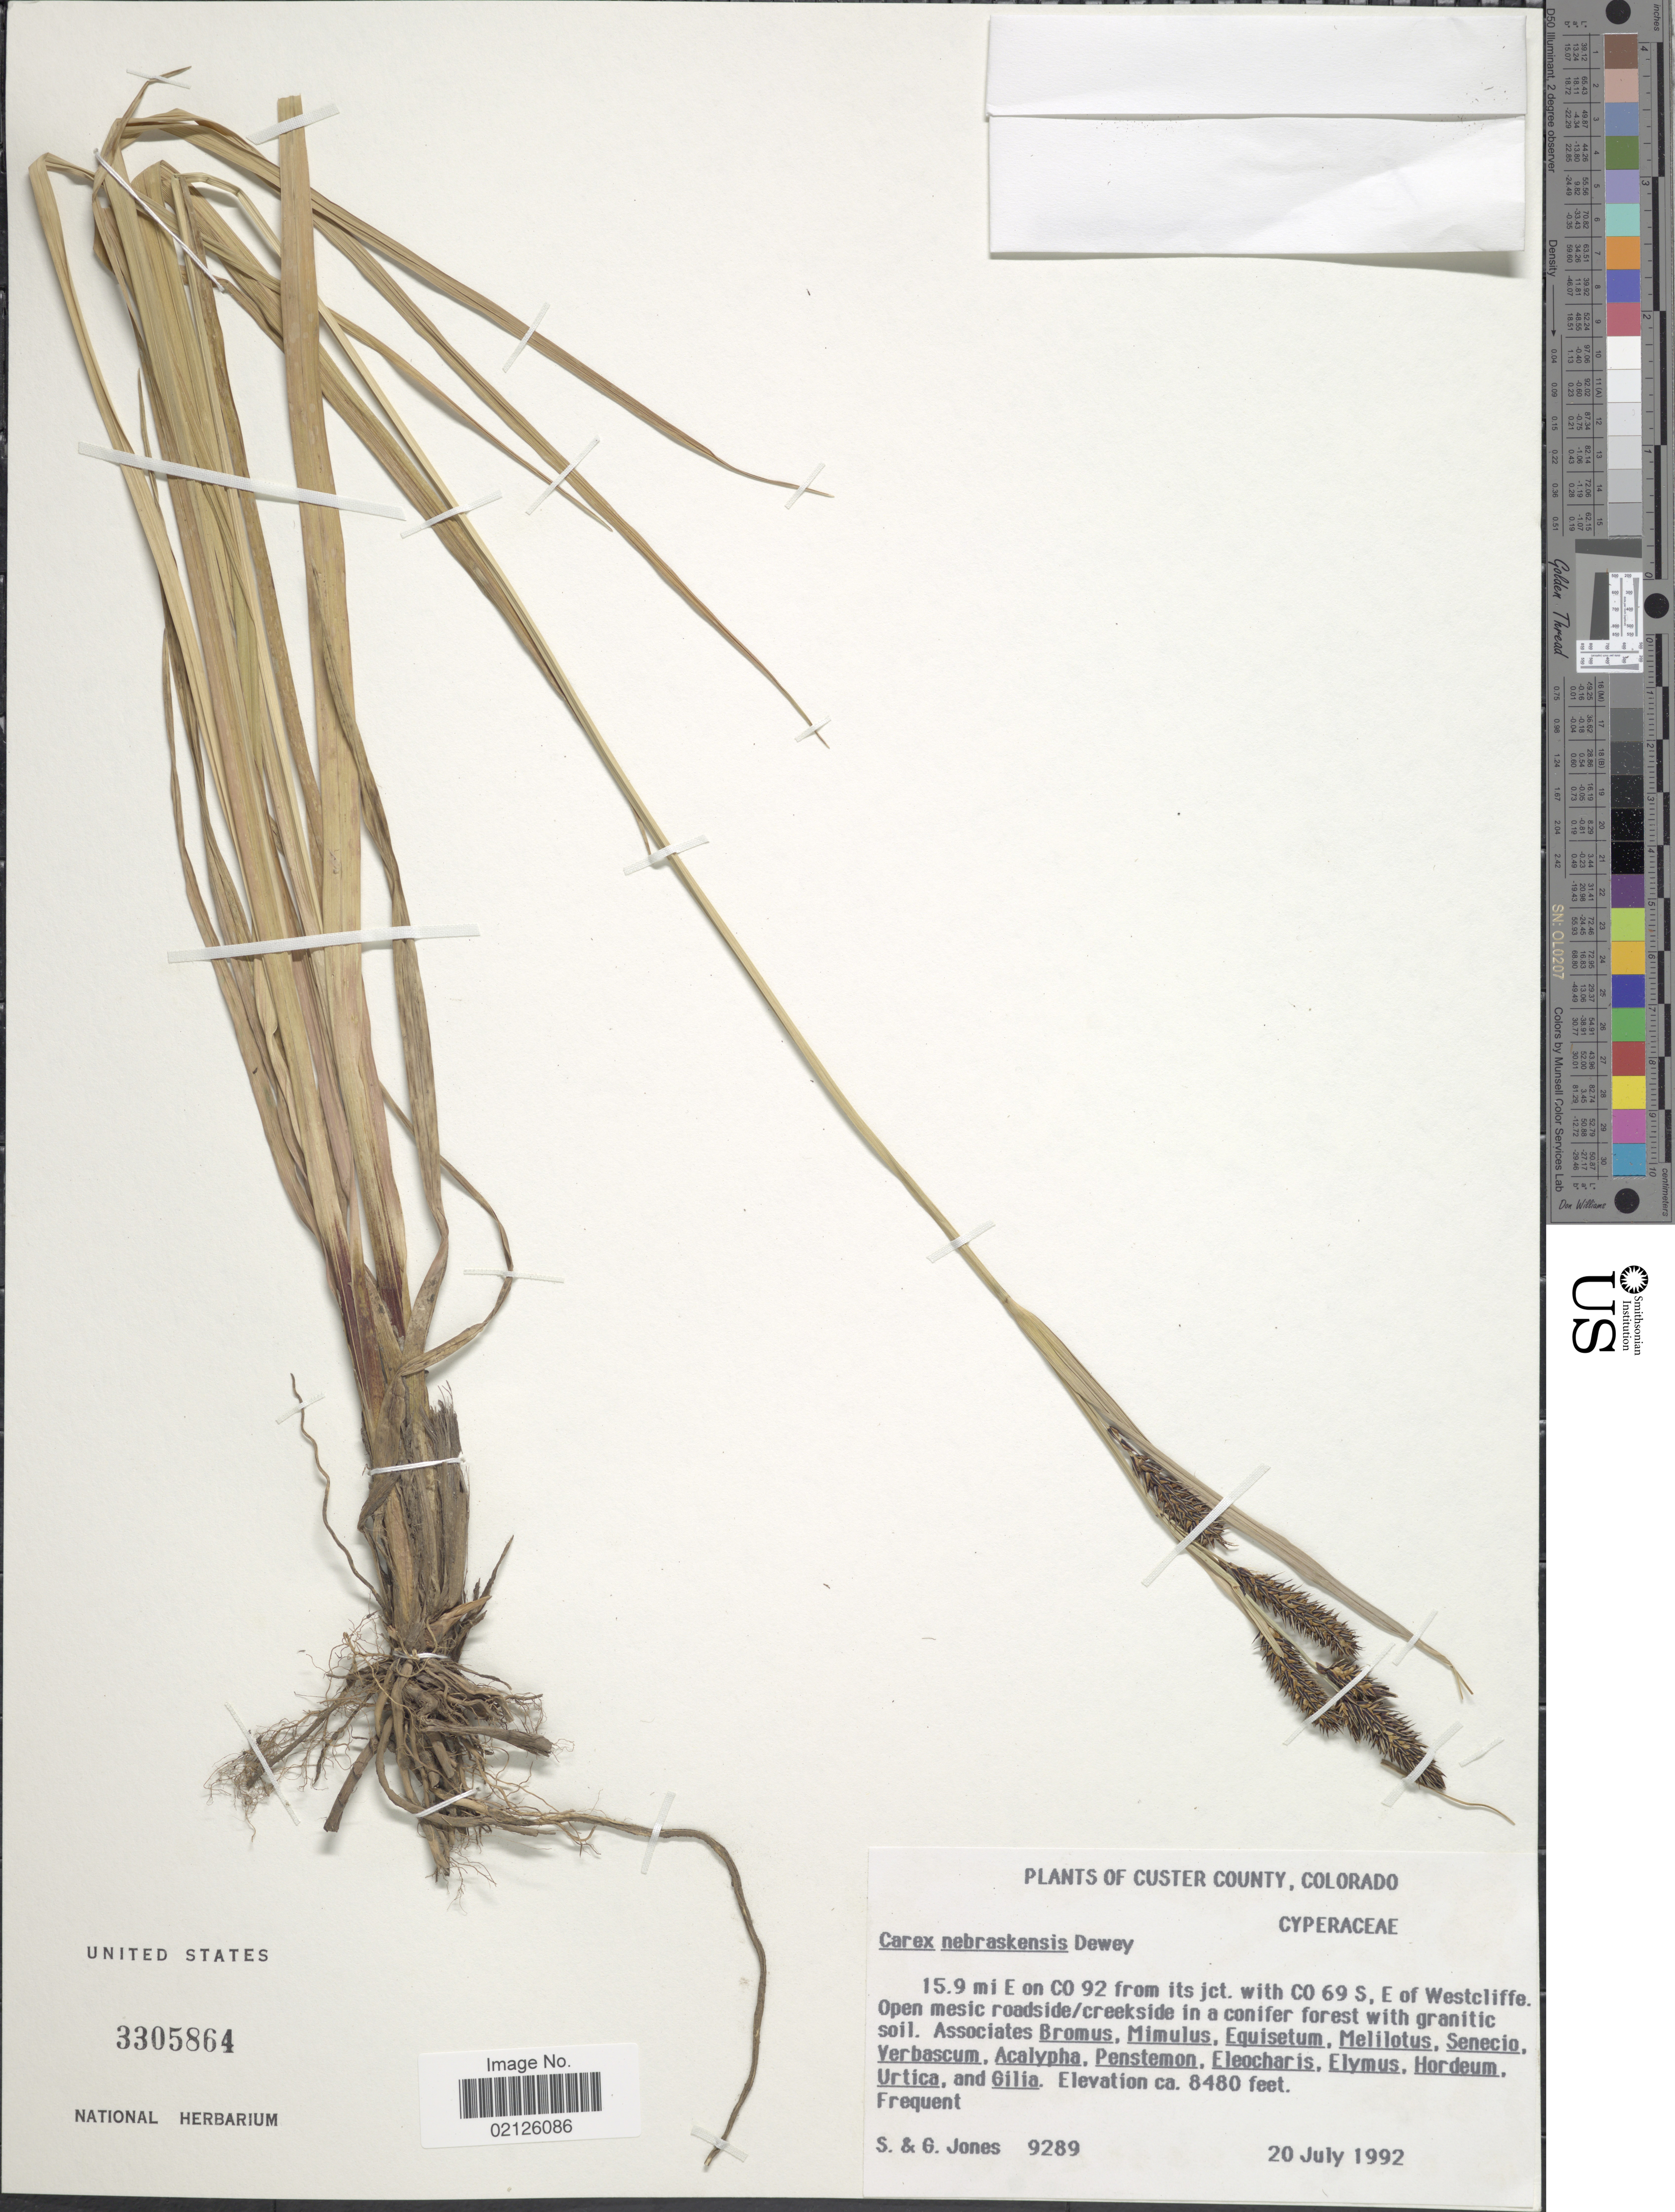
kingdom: Plantae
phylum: Tracheophyta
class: Liliopsida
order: Poales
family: Cyperaceae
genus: Carex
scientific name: Carex nebrascensis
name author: Dewey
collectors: S. Jones & G. Jones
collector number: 9289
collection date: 1992-07-20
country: United States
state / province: Colorado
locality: Custer County, 15.9 mi E on Co 92 from its jct. with CO 69 S, E of Westcliffe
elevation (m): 2585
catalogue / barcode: US 3305864